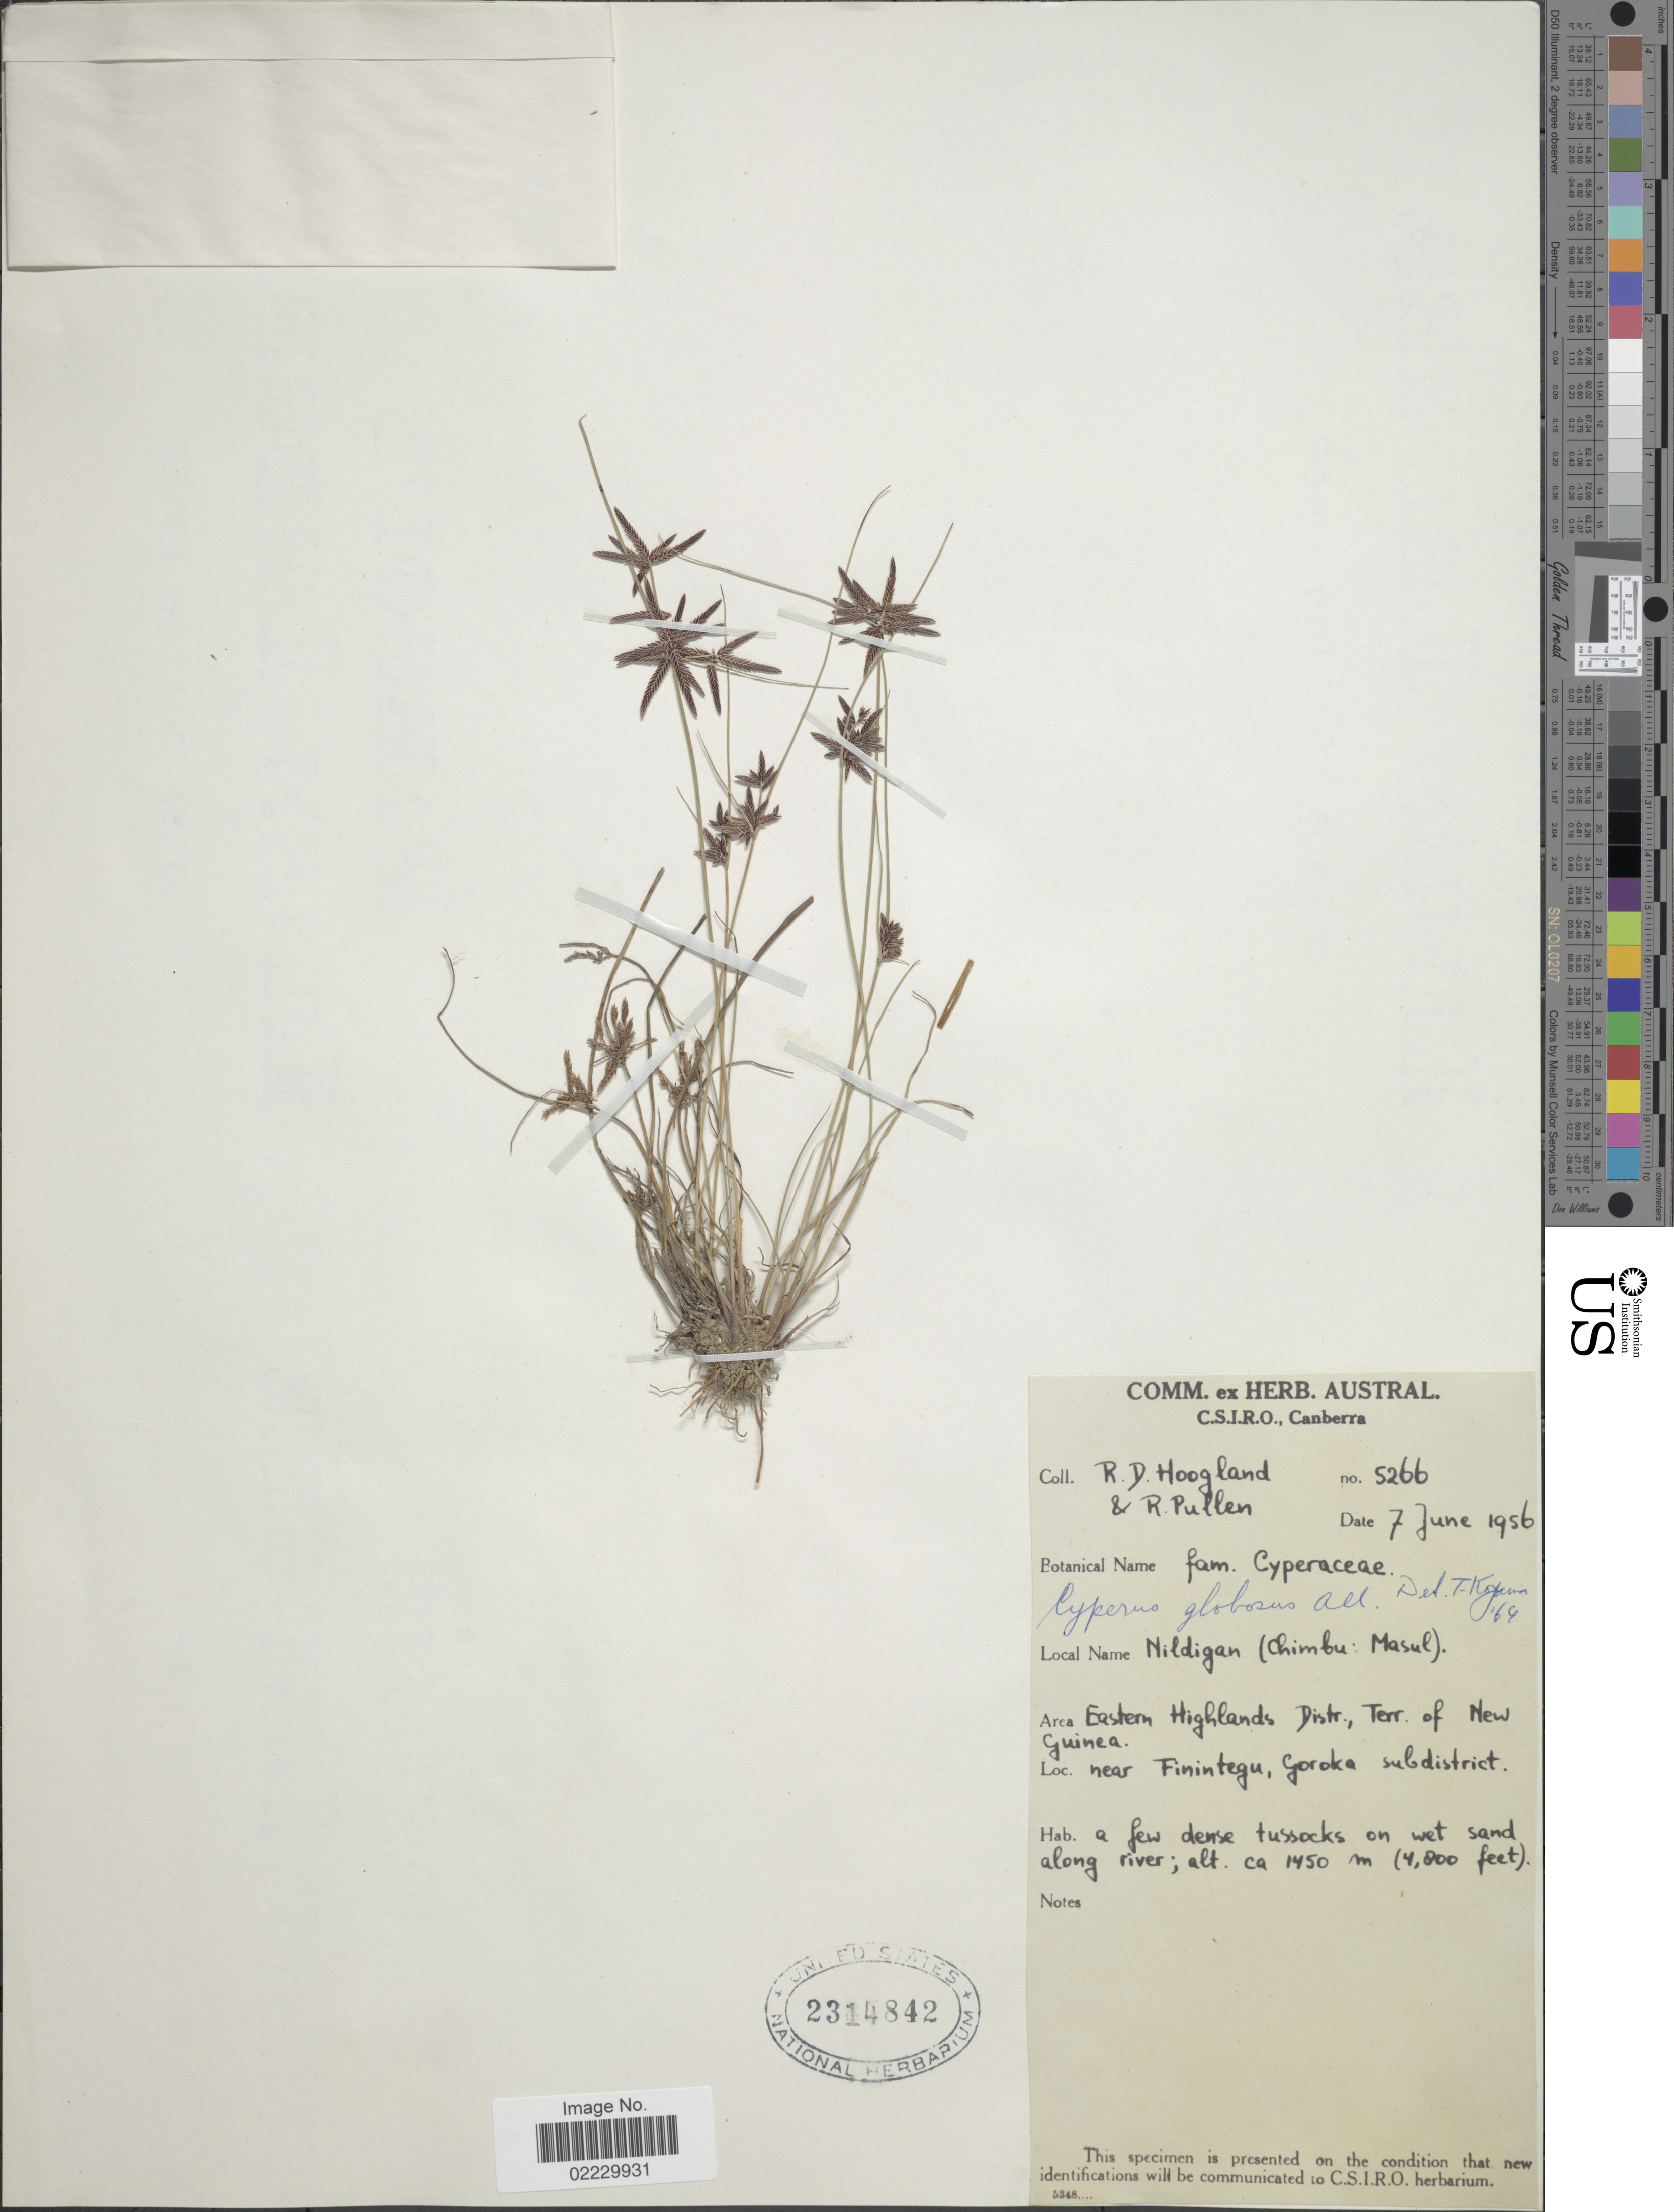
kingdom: Plantae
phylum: Tracheophyta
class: Liliopsida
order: Poales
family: Cyperaceae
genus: Cyperus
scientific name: Cyperus flavidus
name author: Retz.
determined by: Strong, Mark T., (BOT), Smithsonian Institution - National Museum of Natural History (UNITED STATES)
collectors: R. D. Hoogland & R. Pullen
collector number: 5266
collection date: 1956-06-07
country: Papua New Guinea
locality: Eastern Highlands Distr., Terr. of New Guinea near Finintegu, Goroka subdistrict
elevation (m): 1450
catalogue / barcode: US 2314842